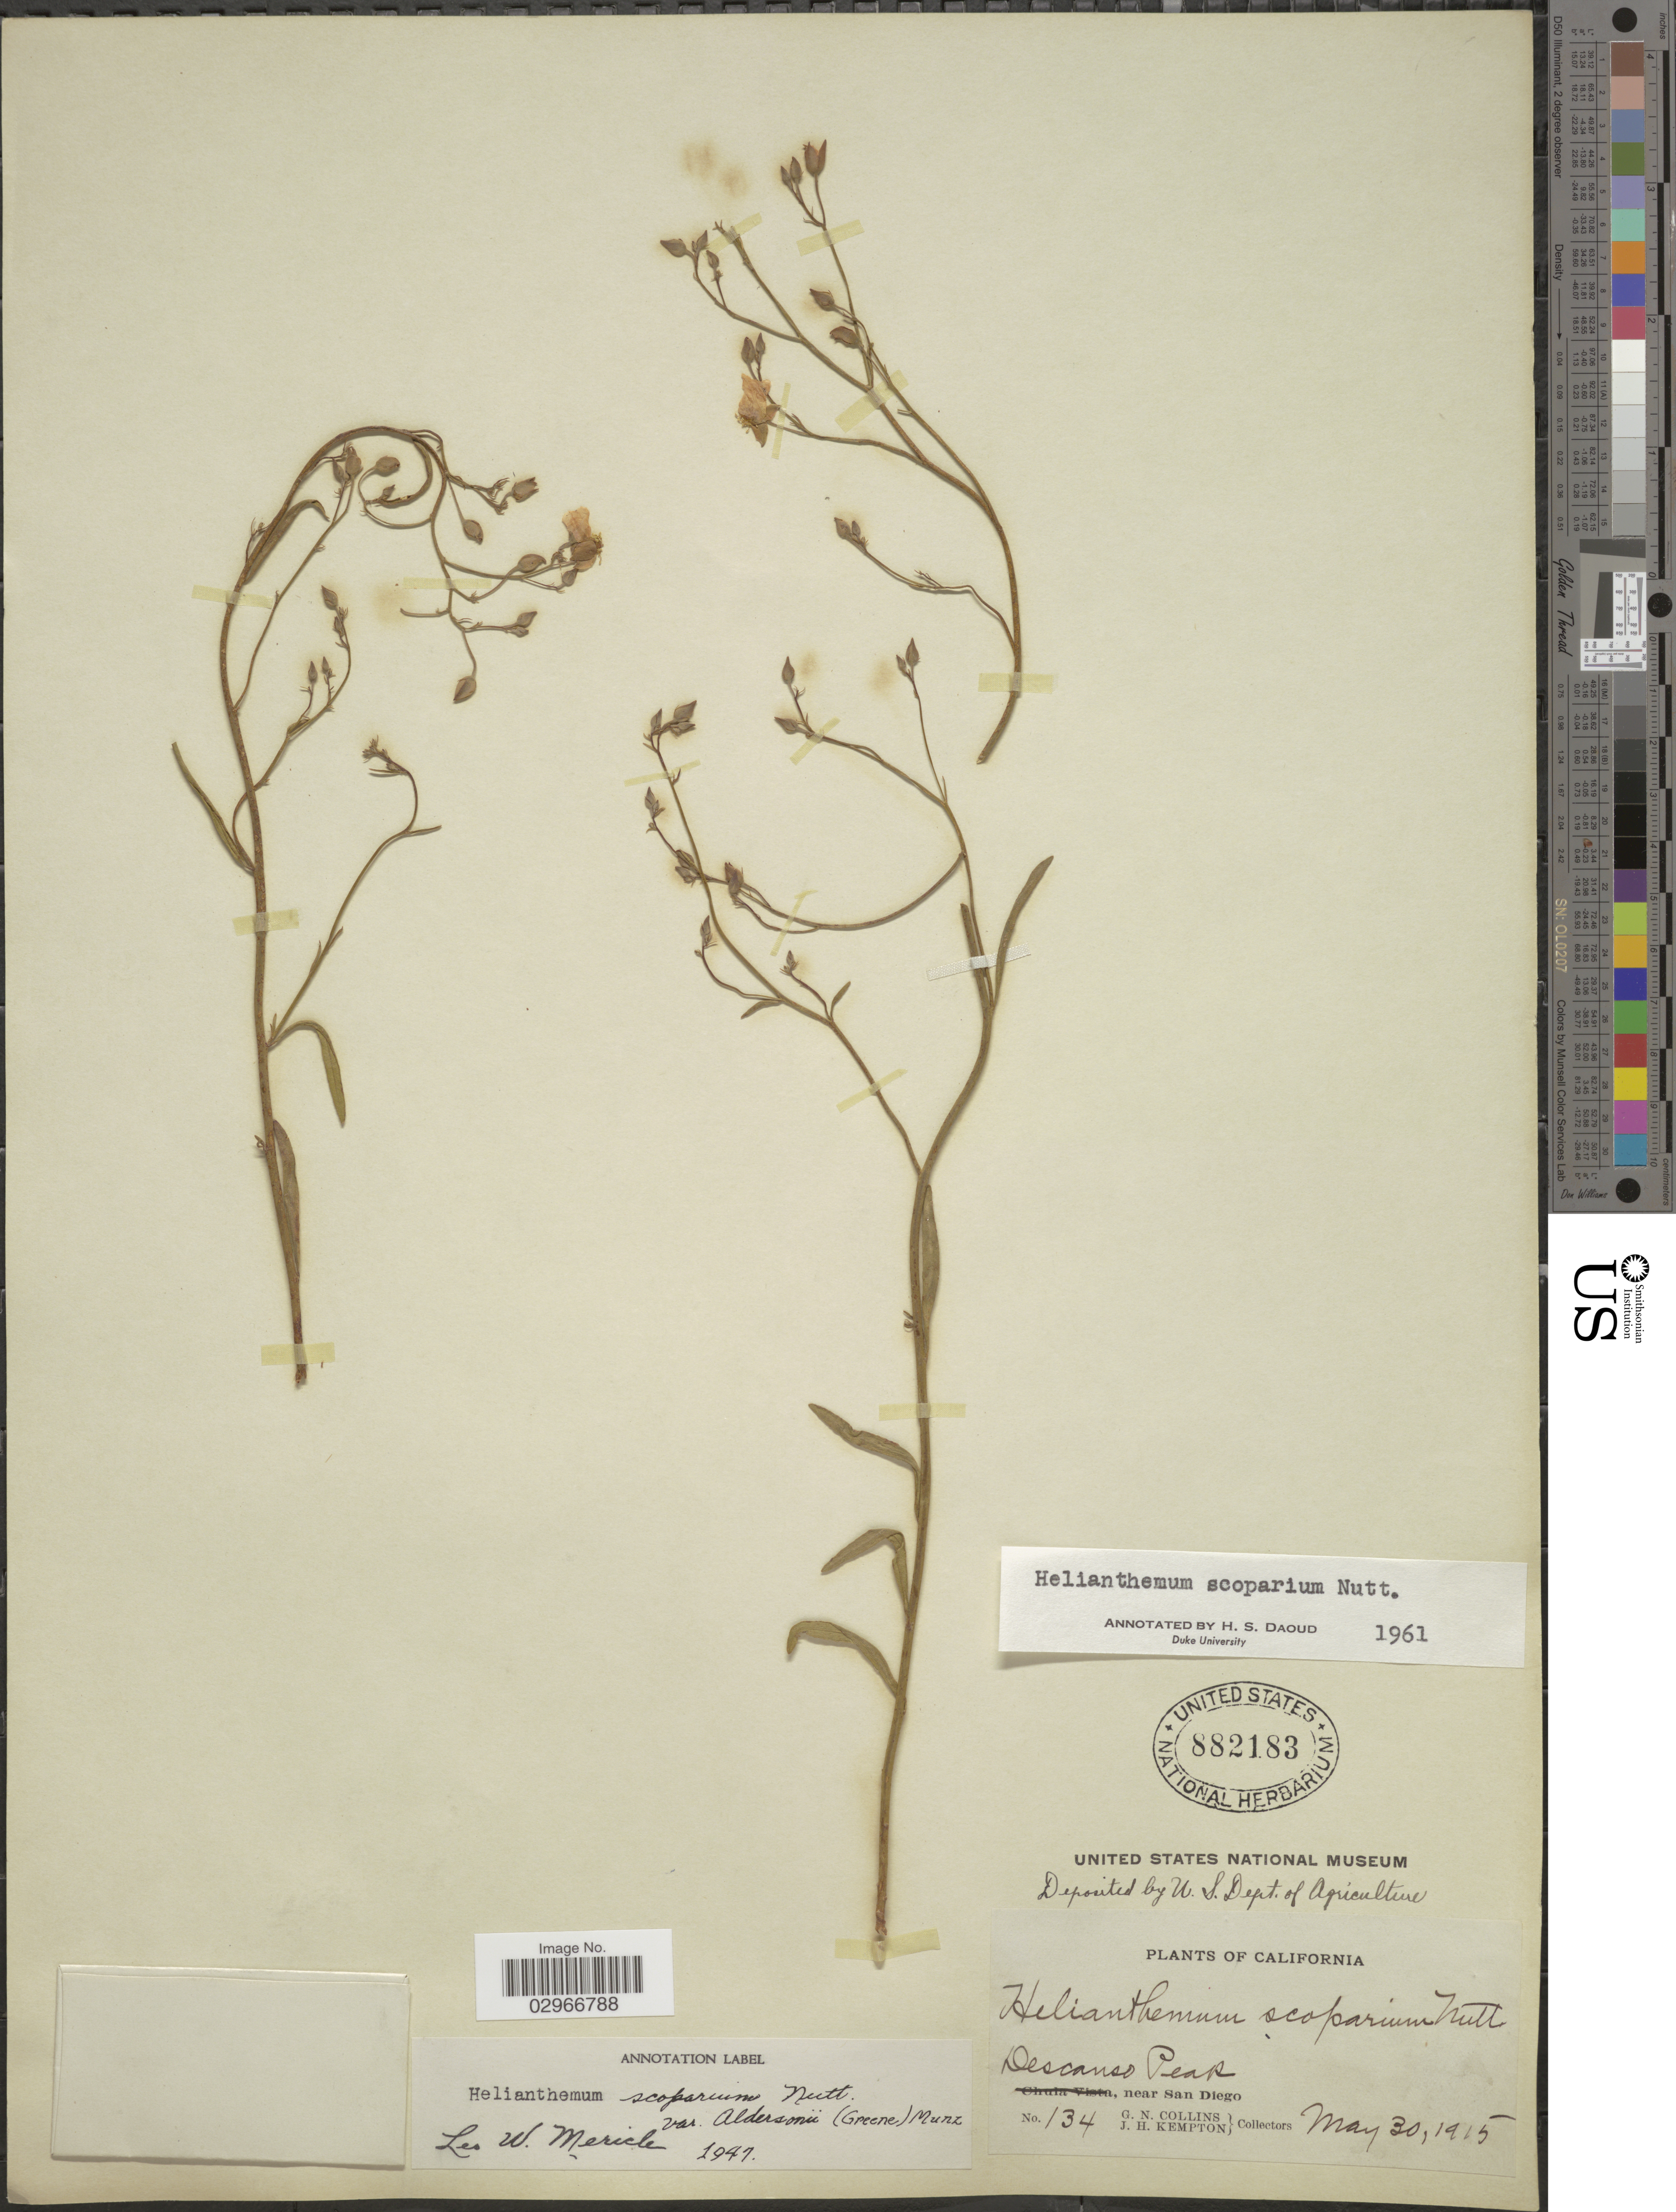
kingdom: Plantae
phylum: Tracheophyta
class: Magnoliopsida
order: Malvales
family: Cistaceae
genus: Helianthemum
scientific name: Helianthemum scoparium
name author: Nutt. ex Torr. & A. Gray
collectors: G. Collins & J. H. Kempton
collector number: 134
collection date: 1915-05-30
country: United States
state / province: California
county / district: San Diego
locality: Descanso Peak, near San Diego.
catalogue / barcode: US 882183